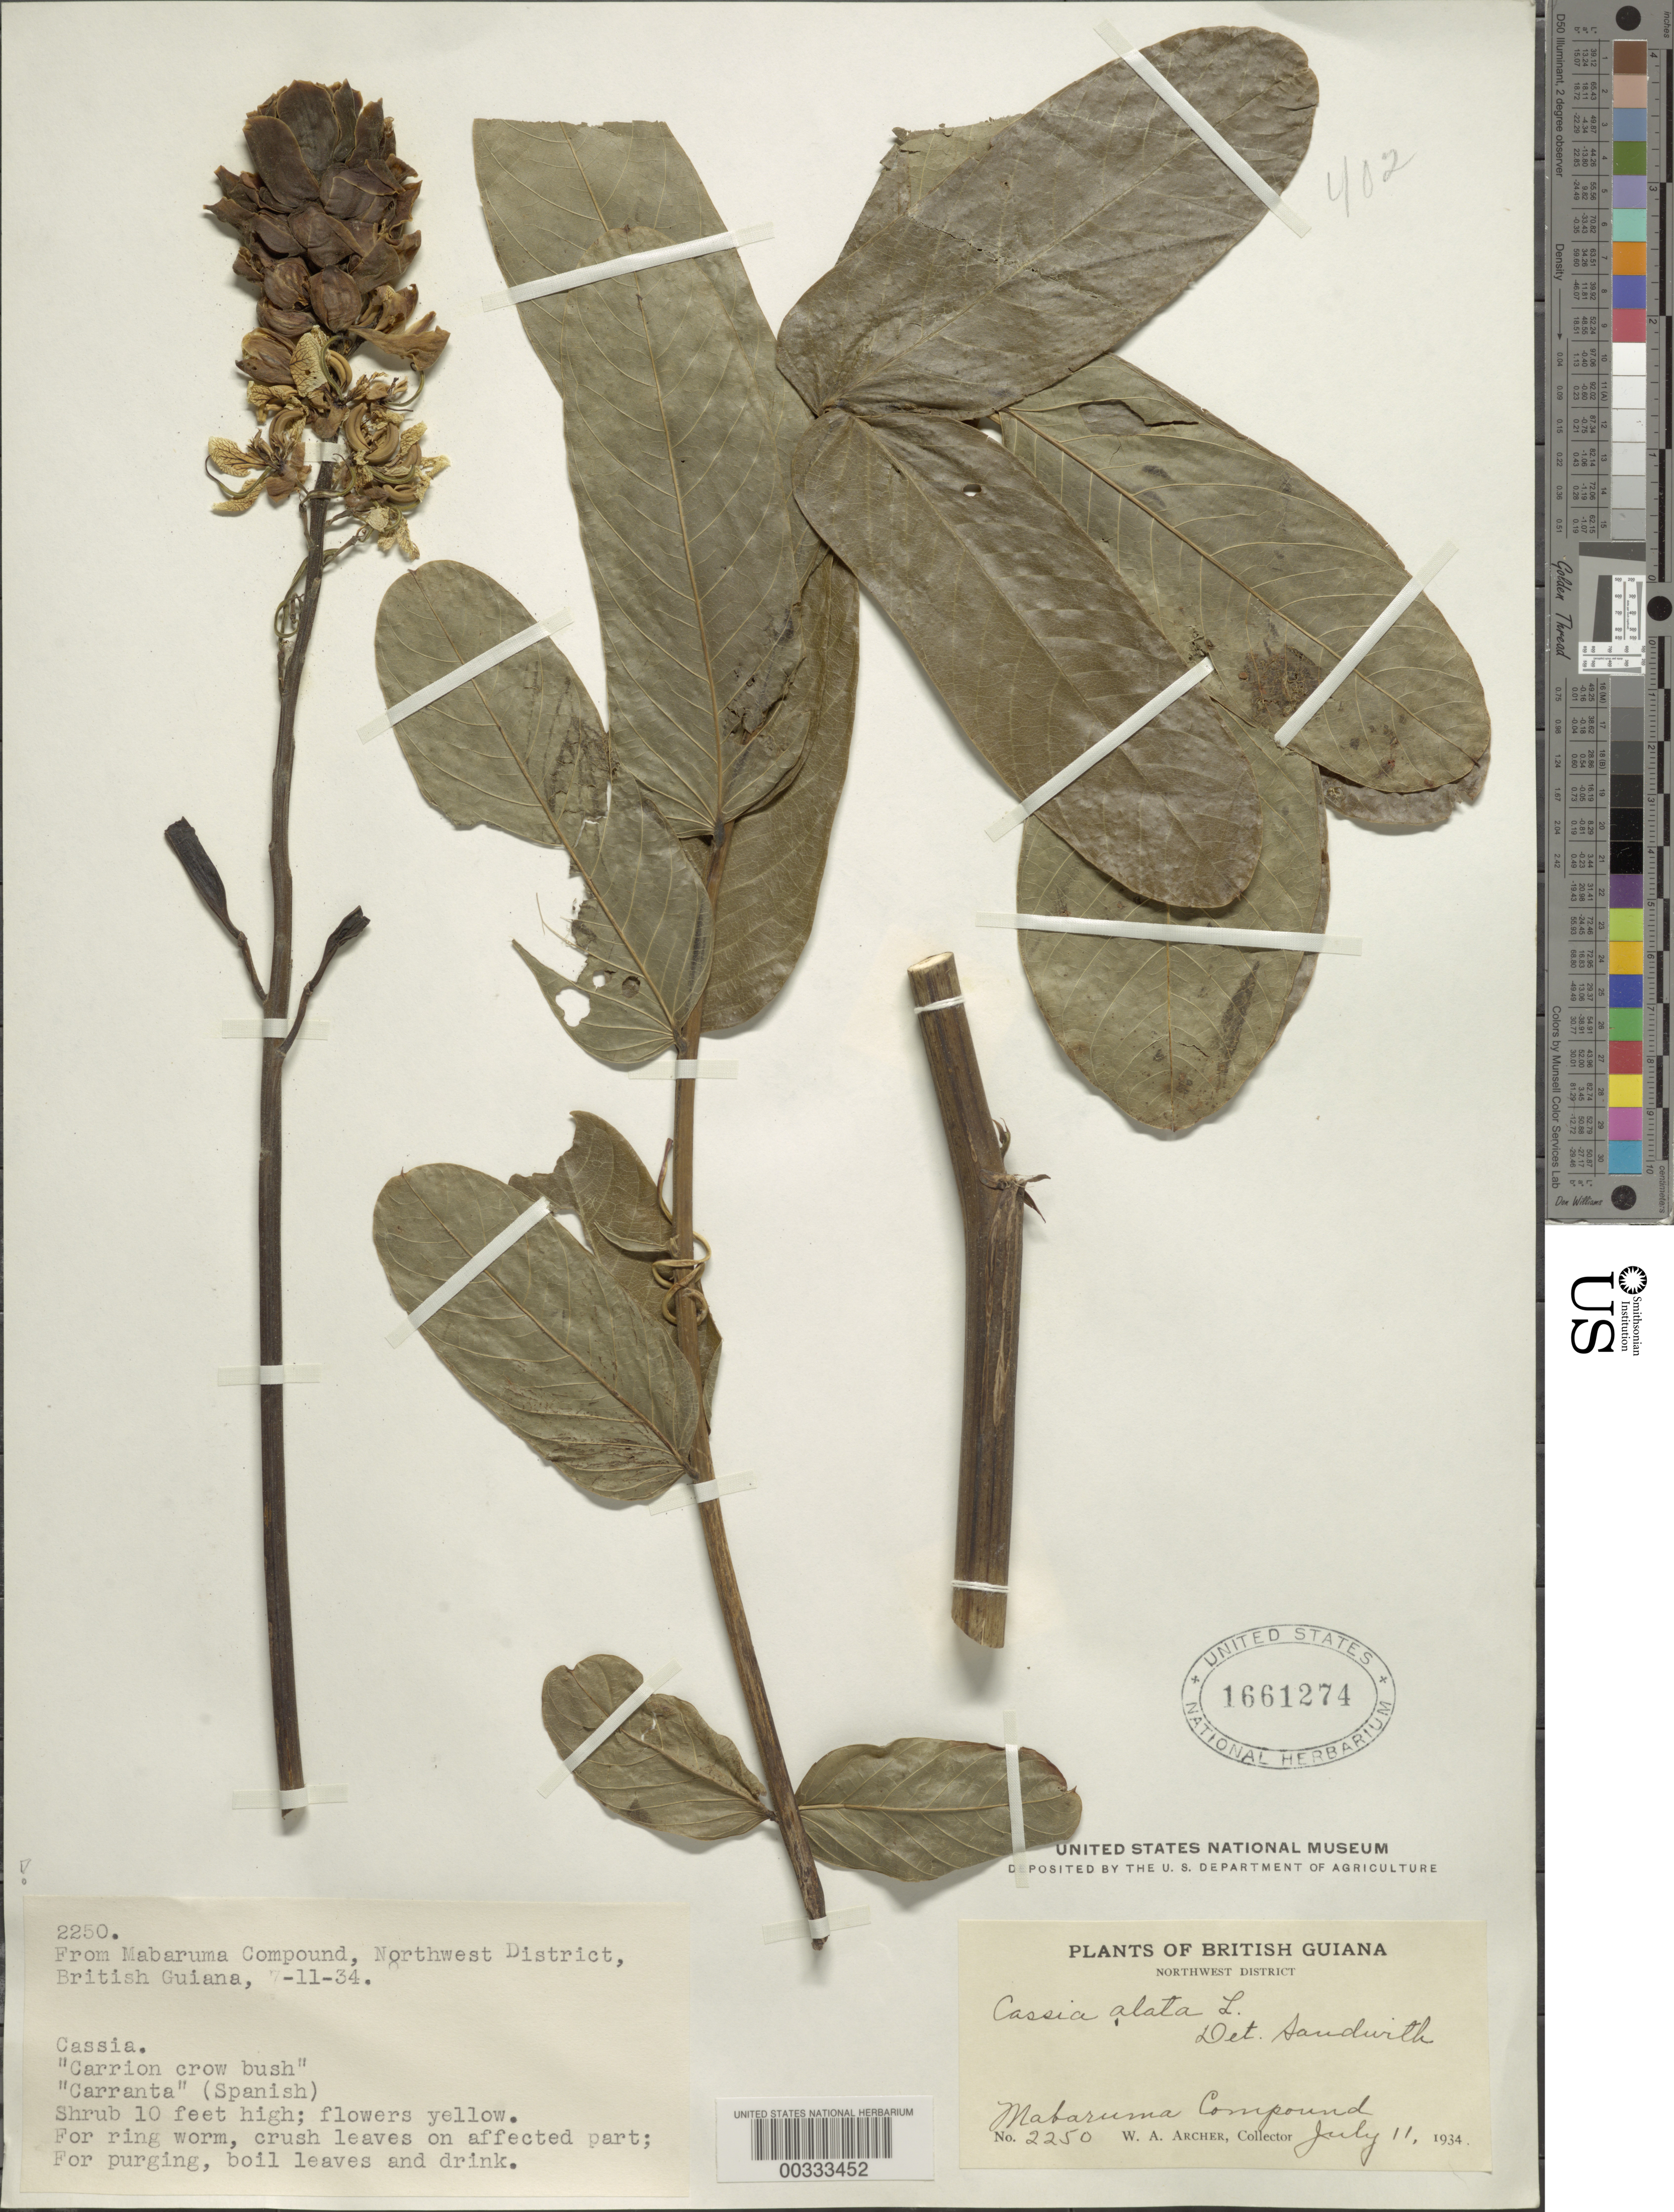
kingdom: Plantae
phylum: Tracheophyta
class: Magnoliopsida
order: Fabales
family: Fabaceae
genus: Senna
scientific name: Senna alata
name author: (L.) Roxb.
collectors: W. A. Archer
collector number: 2250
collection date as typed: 11 Jul 1934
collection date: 1934-07-11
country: Guyana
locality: Mabaruma compound; northwest dist.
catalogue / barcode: US 1661274